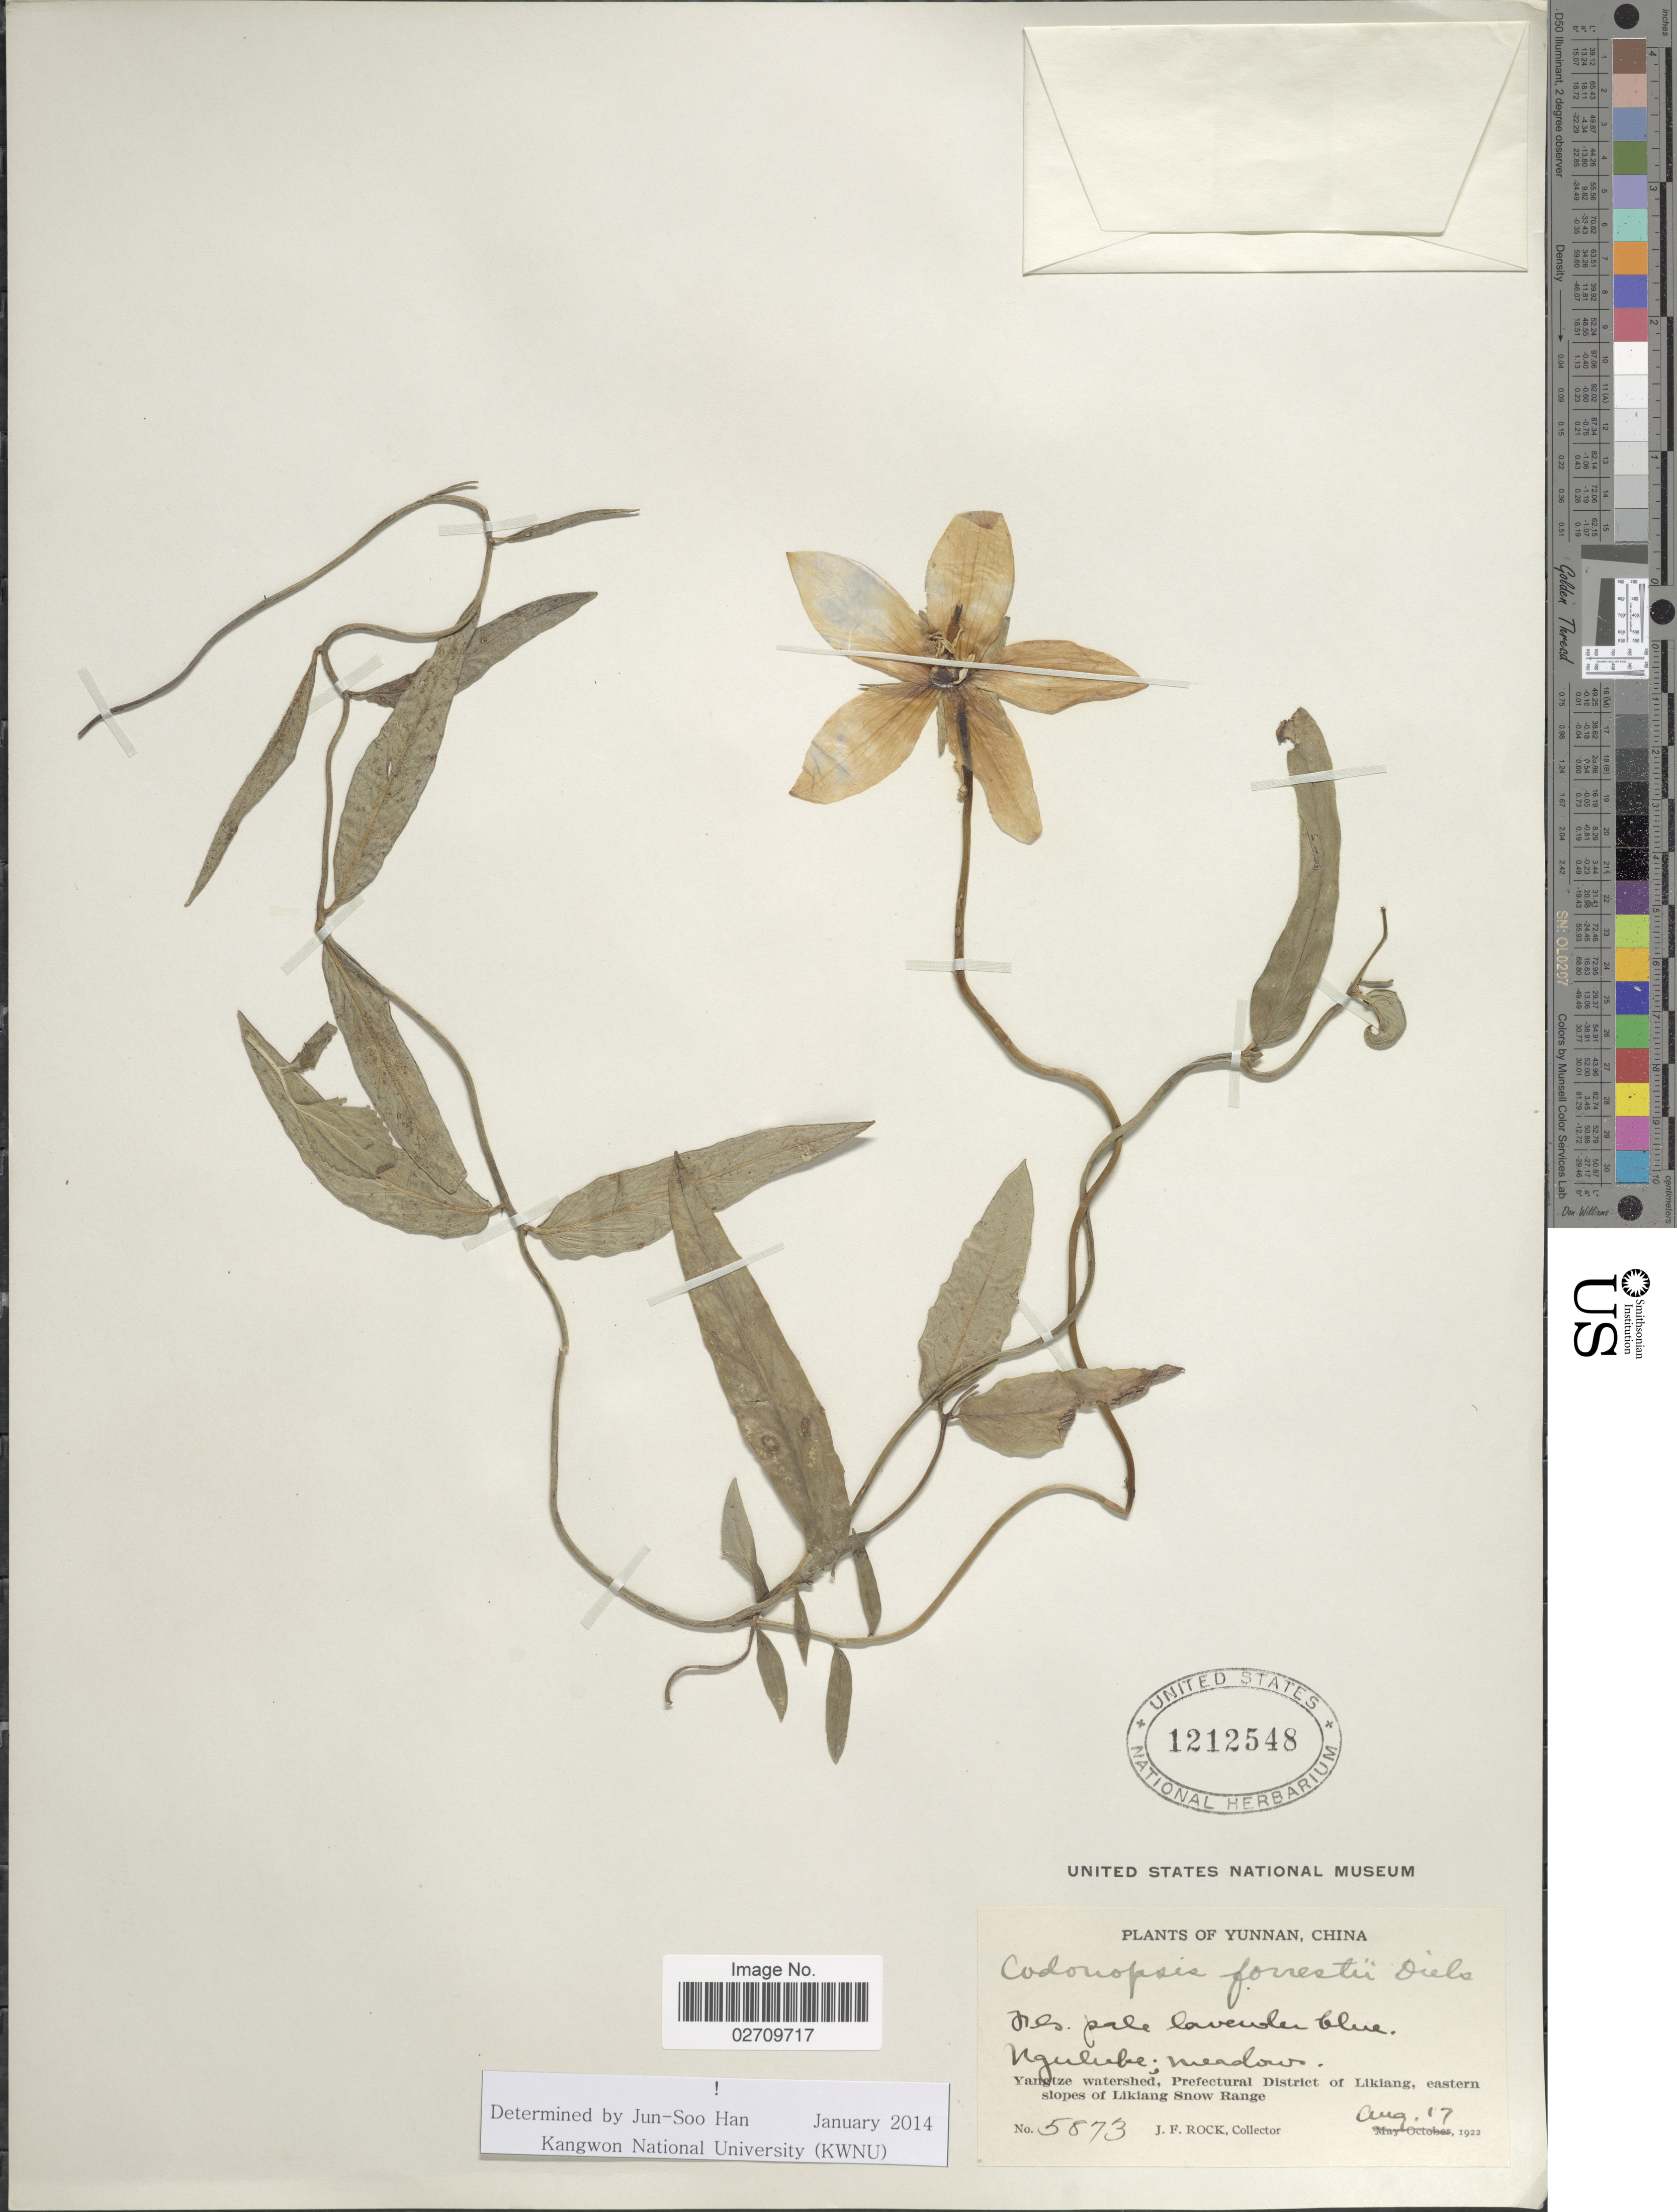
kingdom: Plantae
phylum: Tracheophyta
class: Magnoliopsida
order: Asterales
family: Campanulaceae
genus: Codonopsis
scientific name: Codonopsis forrestii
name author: Diels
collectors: J. F. Rock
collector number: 5873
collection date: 1922-08-17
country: China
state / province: Yunnan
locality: Nguluke, Yangtze watershed, Prefectural District of Likiang, eastern slopes of Likiang Snow Range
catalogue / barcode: US 1212548